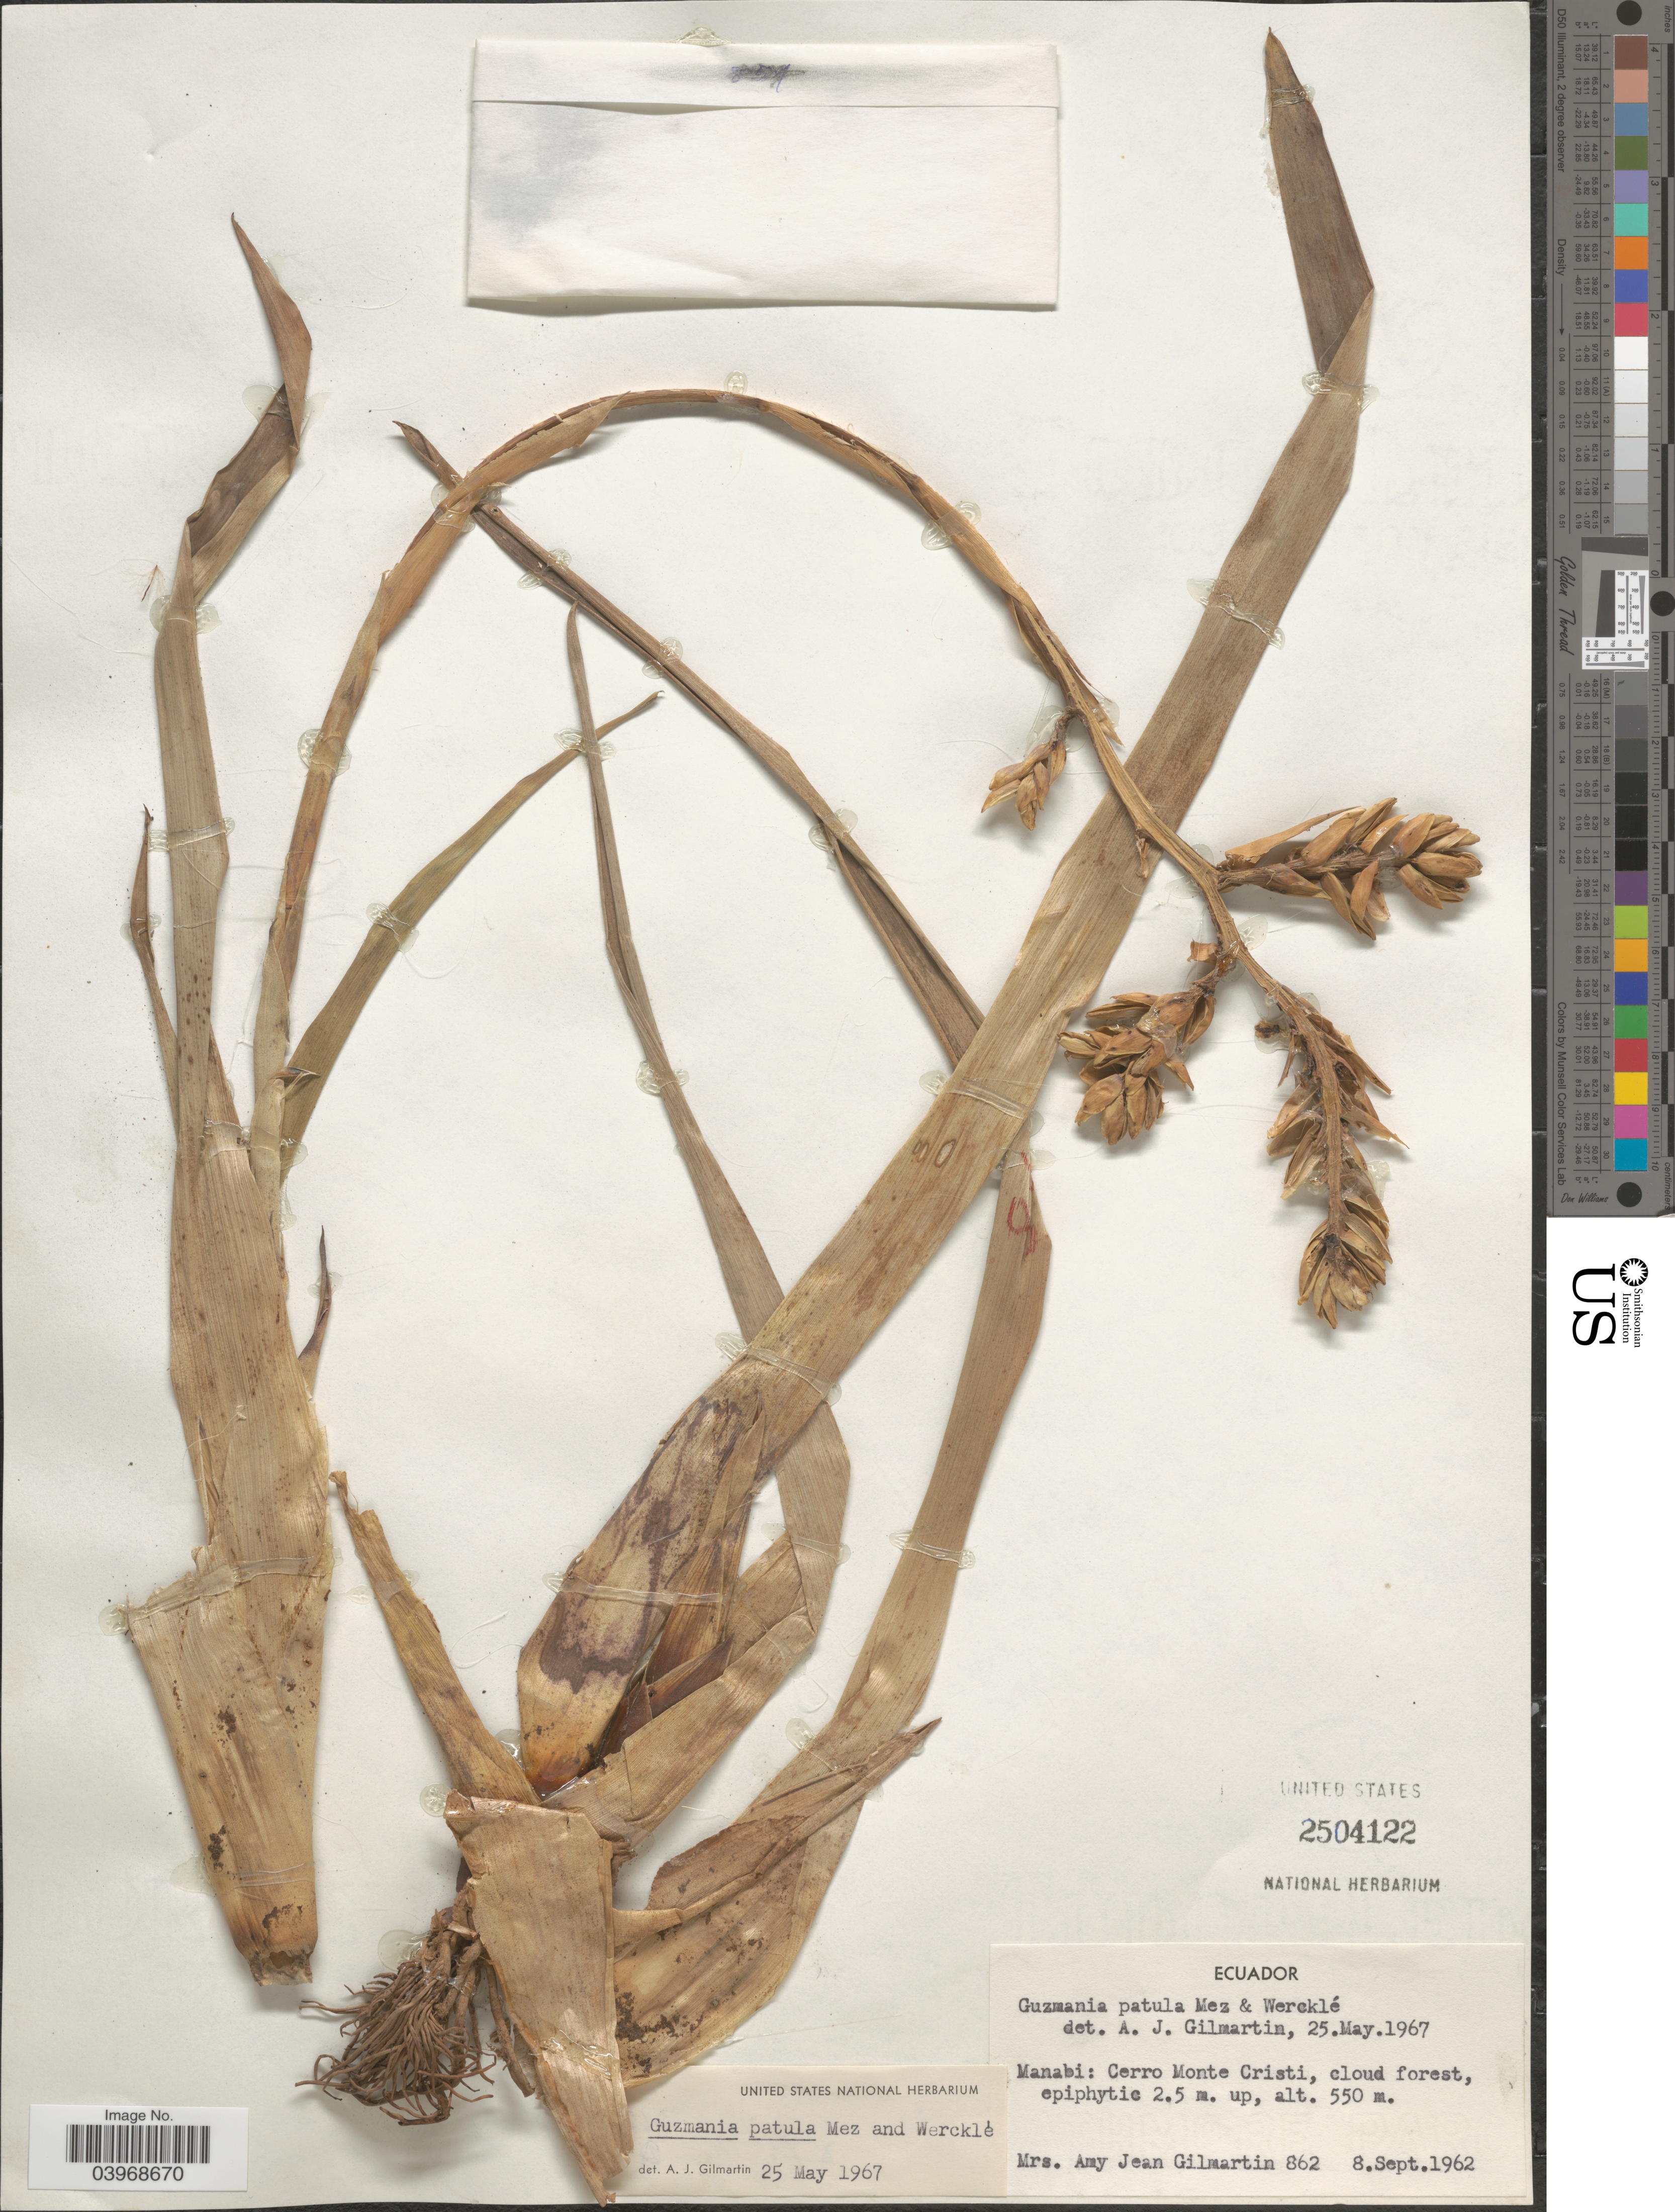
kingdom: Plantae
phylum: Tracheophyta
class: Liliopsida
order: Poales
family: Bromeliaceae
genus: Guzmania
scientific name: Guzmania patula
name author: Mez & Wercklé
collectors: A. J. Gilmartin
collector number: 862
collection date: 1962-09-08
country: Ecuador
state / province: Manabí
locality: Cerro Monte Cristi, cloud forest.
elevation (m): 550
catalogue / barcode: US 2504122